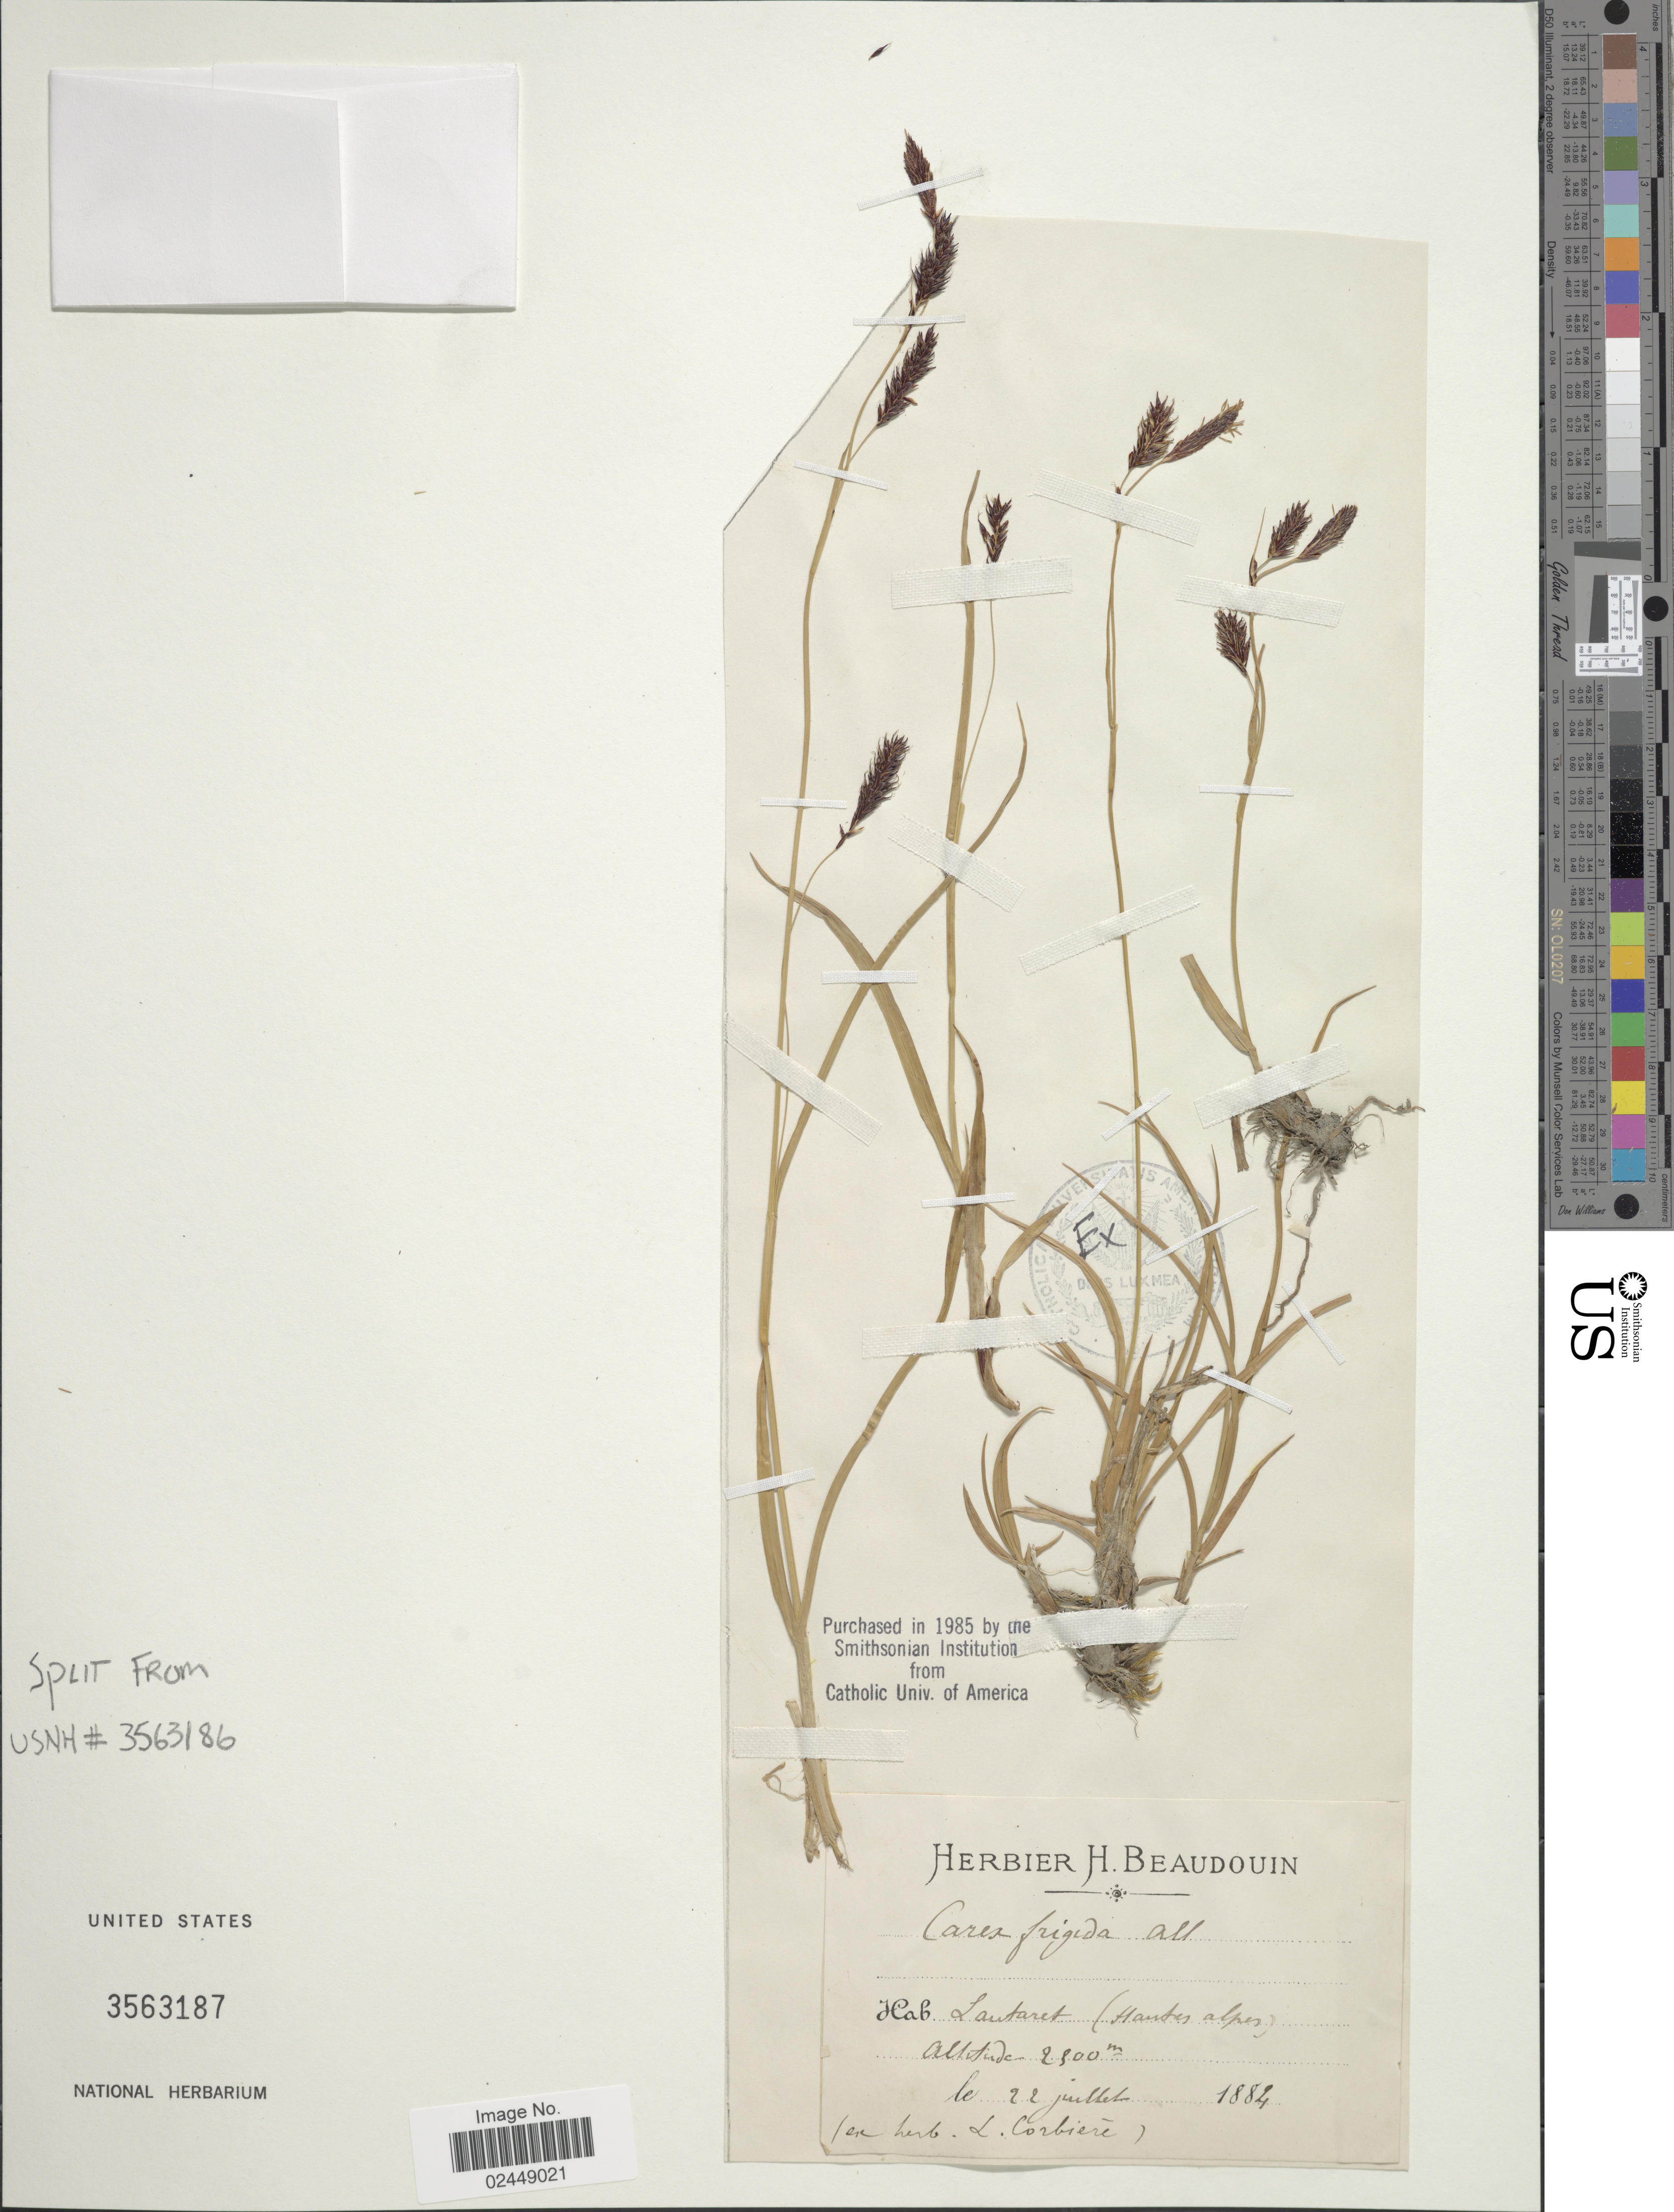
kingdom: Plantae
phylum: Tracheophyta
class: Liliopsida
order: Poales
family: Cyperaceae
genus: Carex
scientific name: Carex frigida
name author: All.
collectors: Ex Herb. L. Corbiere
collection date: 1884-07-22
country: France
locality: Lautaret (Hautes alpes)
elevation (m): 2300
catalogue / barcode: US 3563187